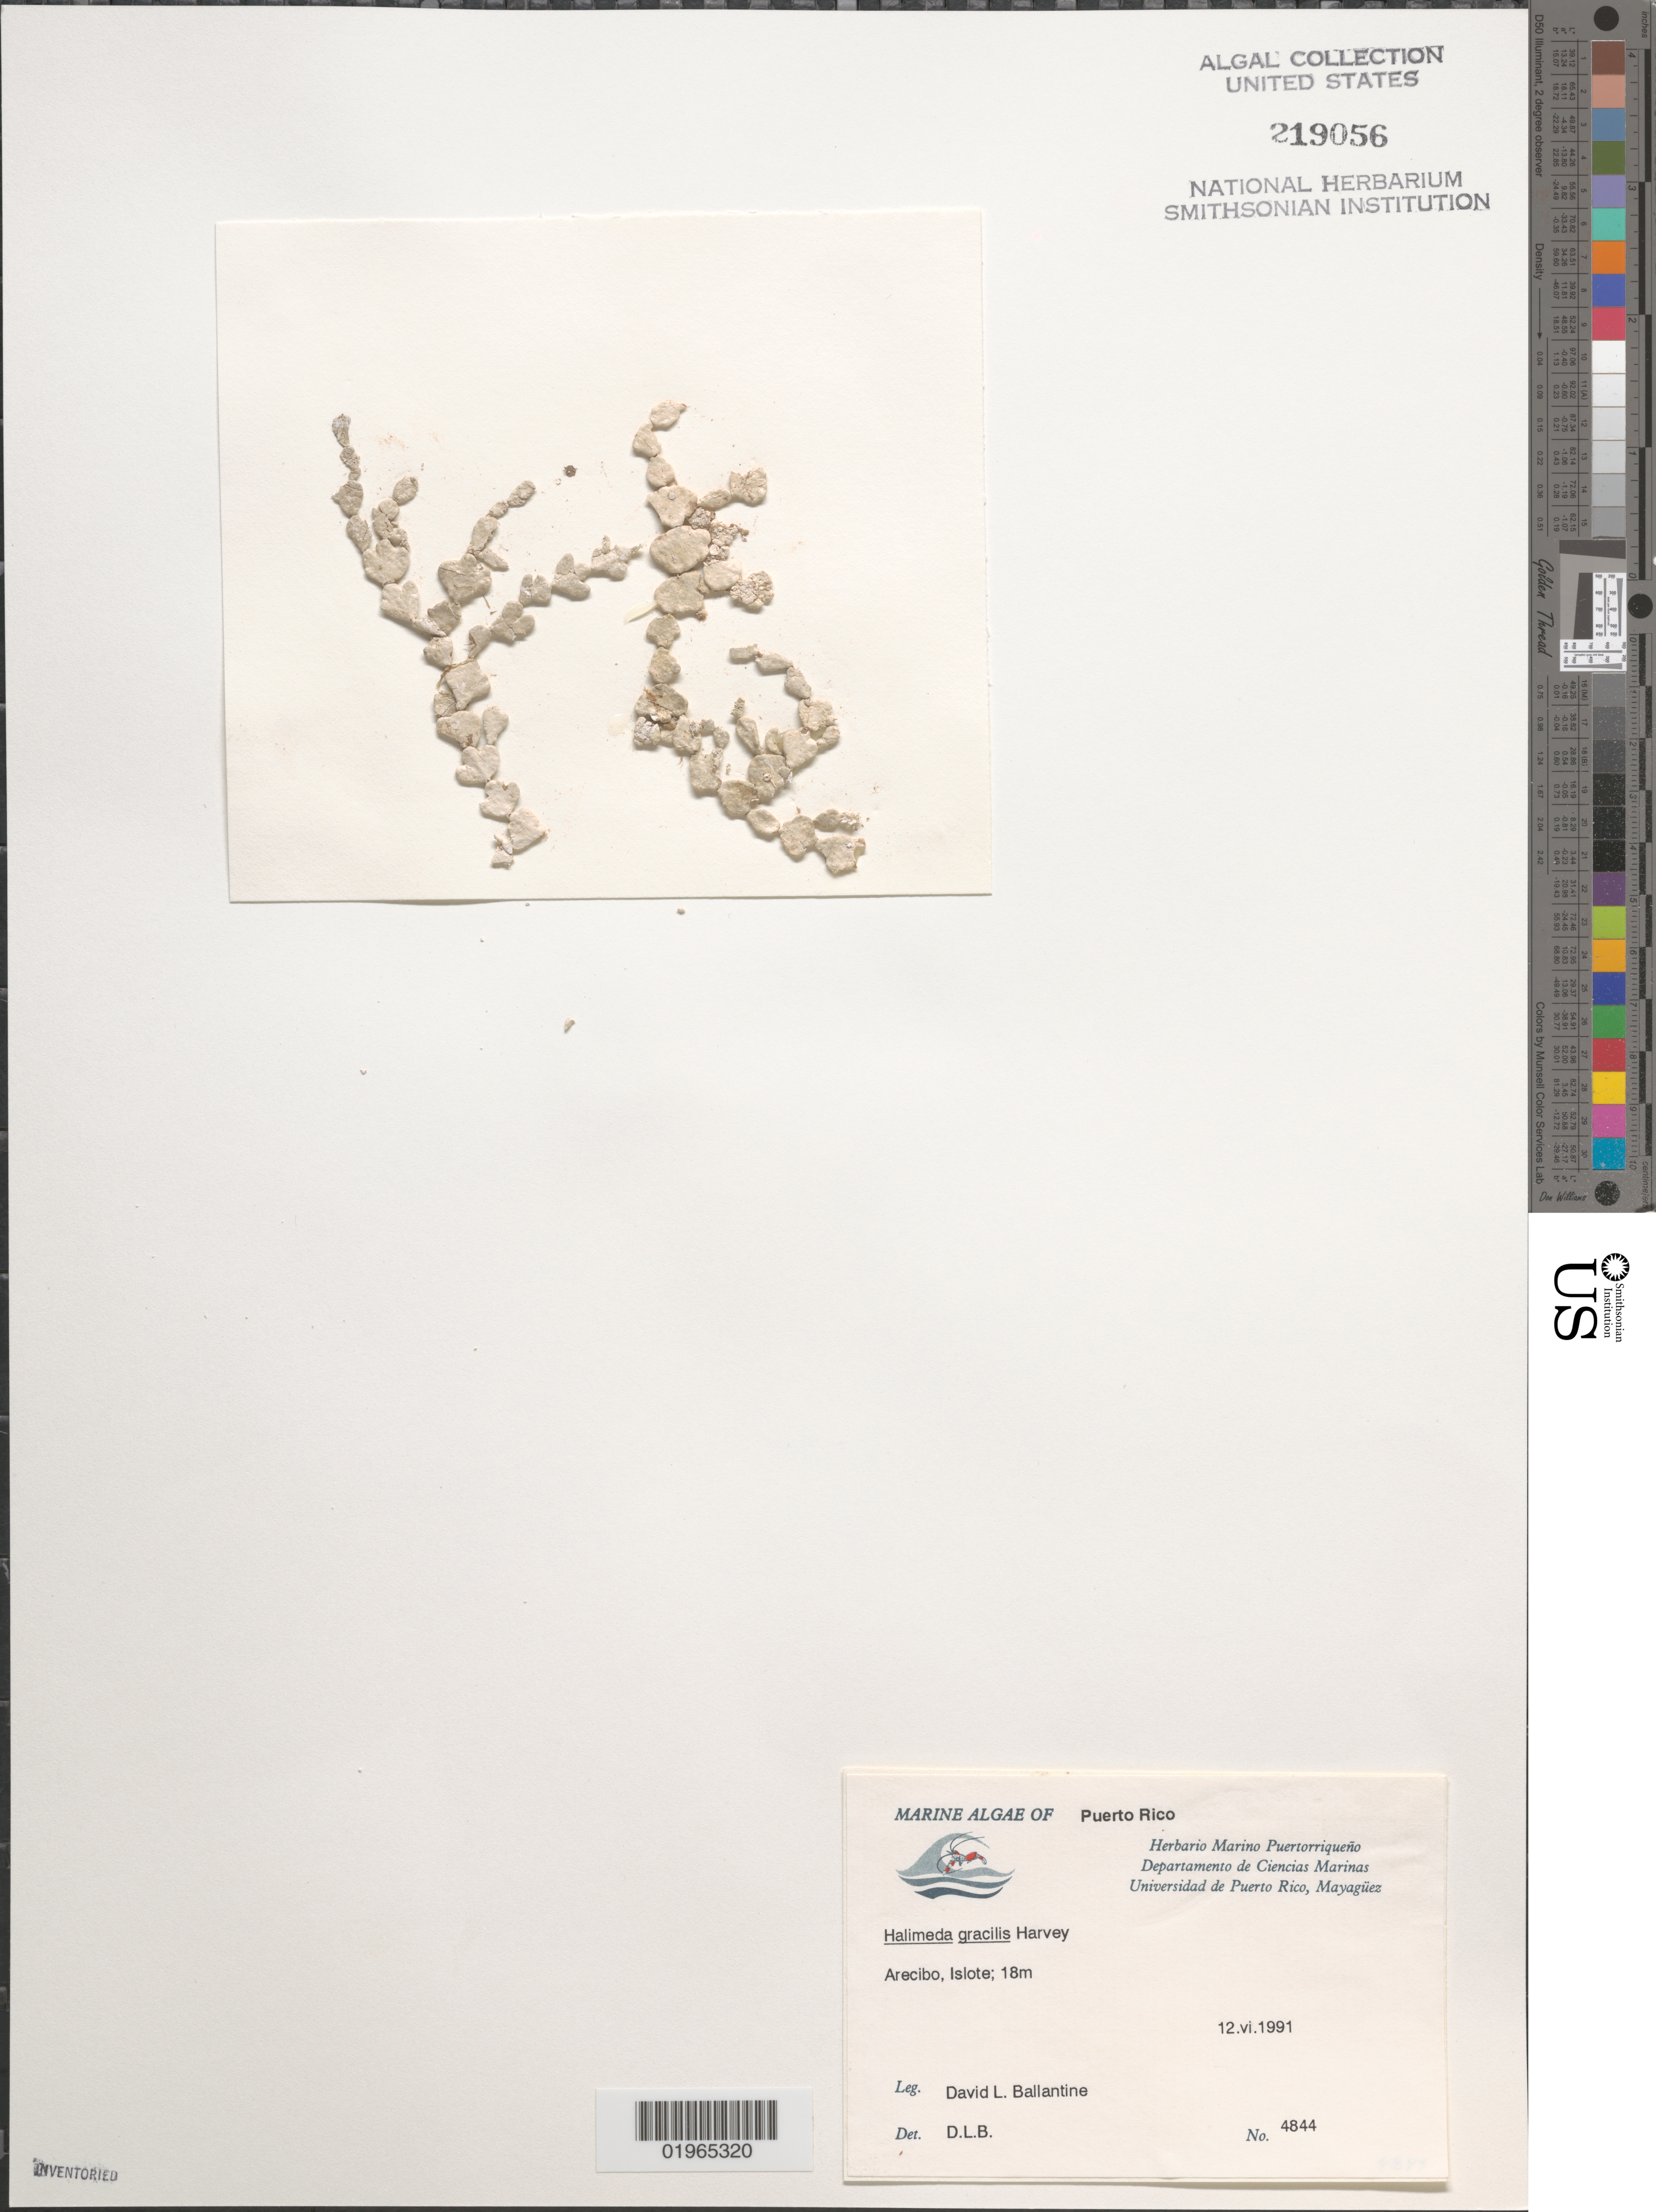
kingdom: Plantae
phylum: Chlorophyta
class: Ulvophyceae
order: Bryopsidales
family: Halimedaceae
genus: Halimeda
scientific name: Halimeda gracilis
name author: Harv. ex J. Agardh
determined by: Ballantine, D. L.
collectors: D.L. Ballantine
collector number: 4844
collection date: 1991-06-12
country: Puerto Rico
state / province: Arecibo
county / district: Islote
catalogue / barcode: US 219056